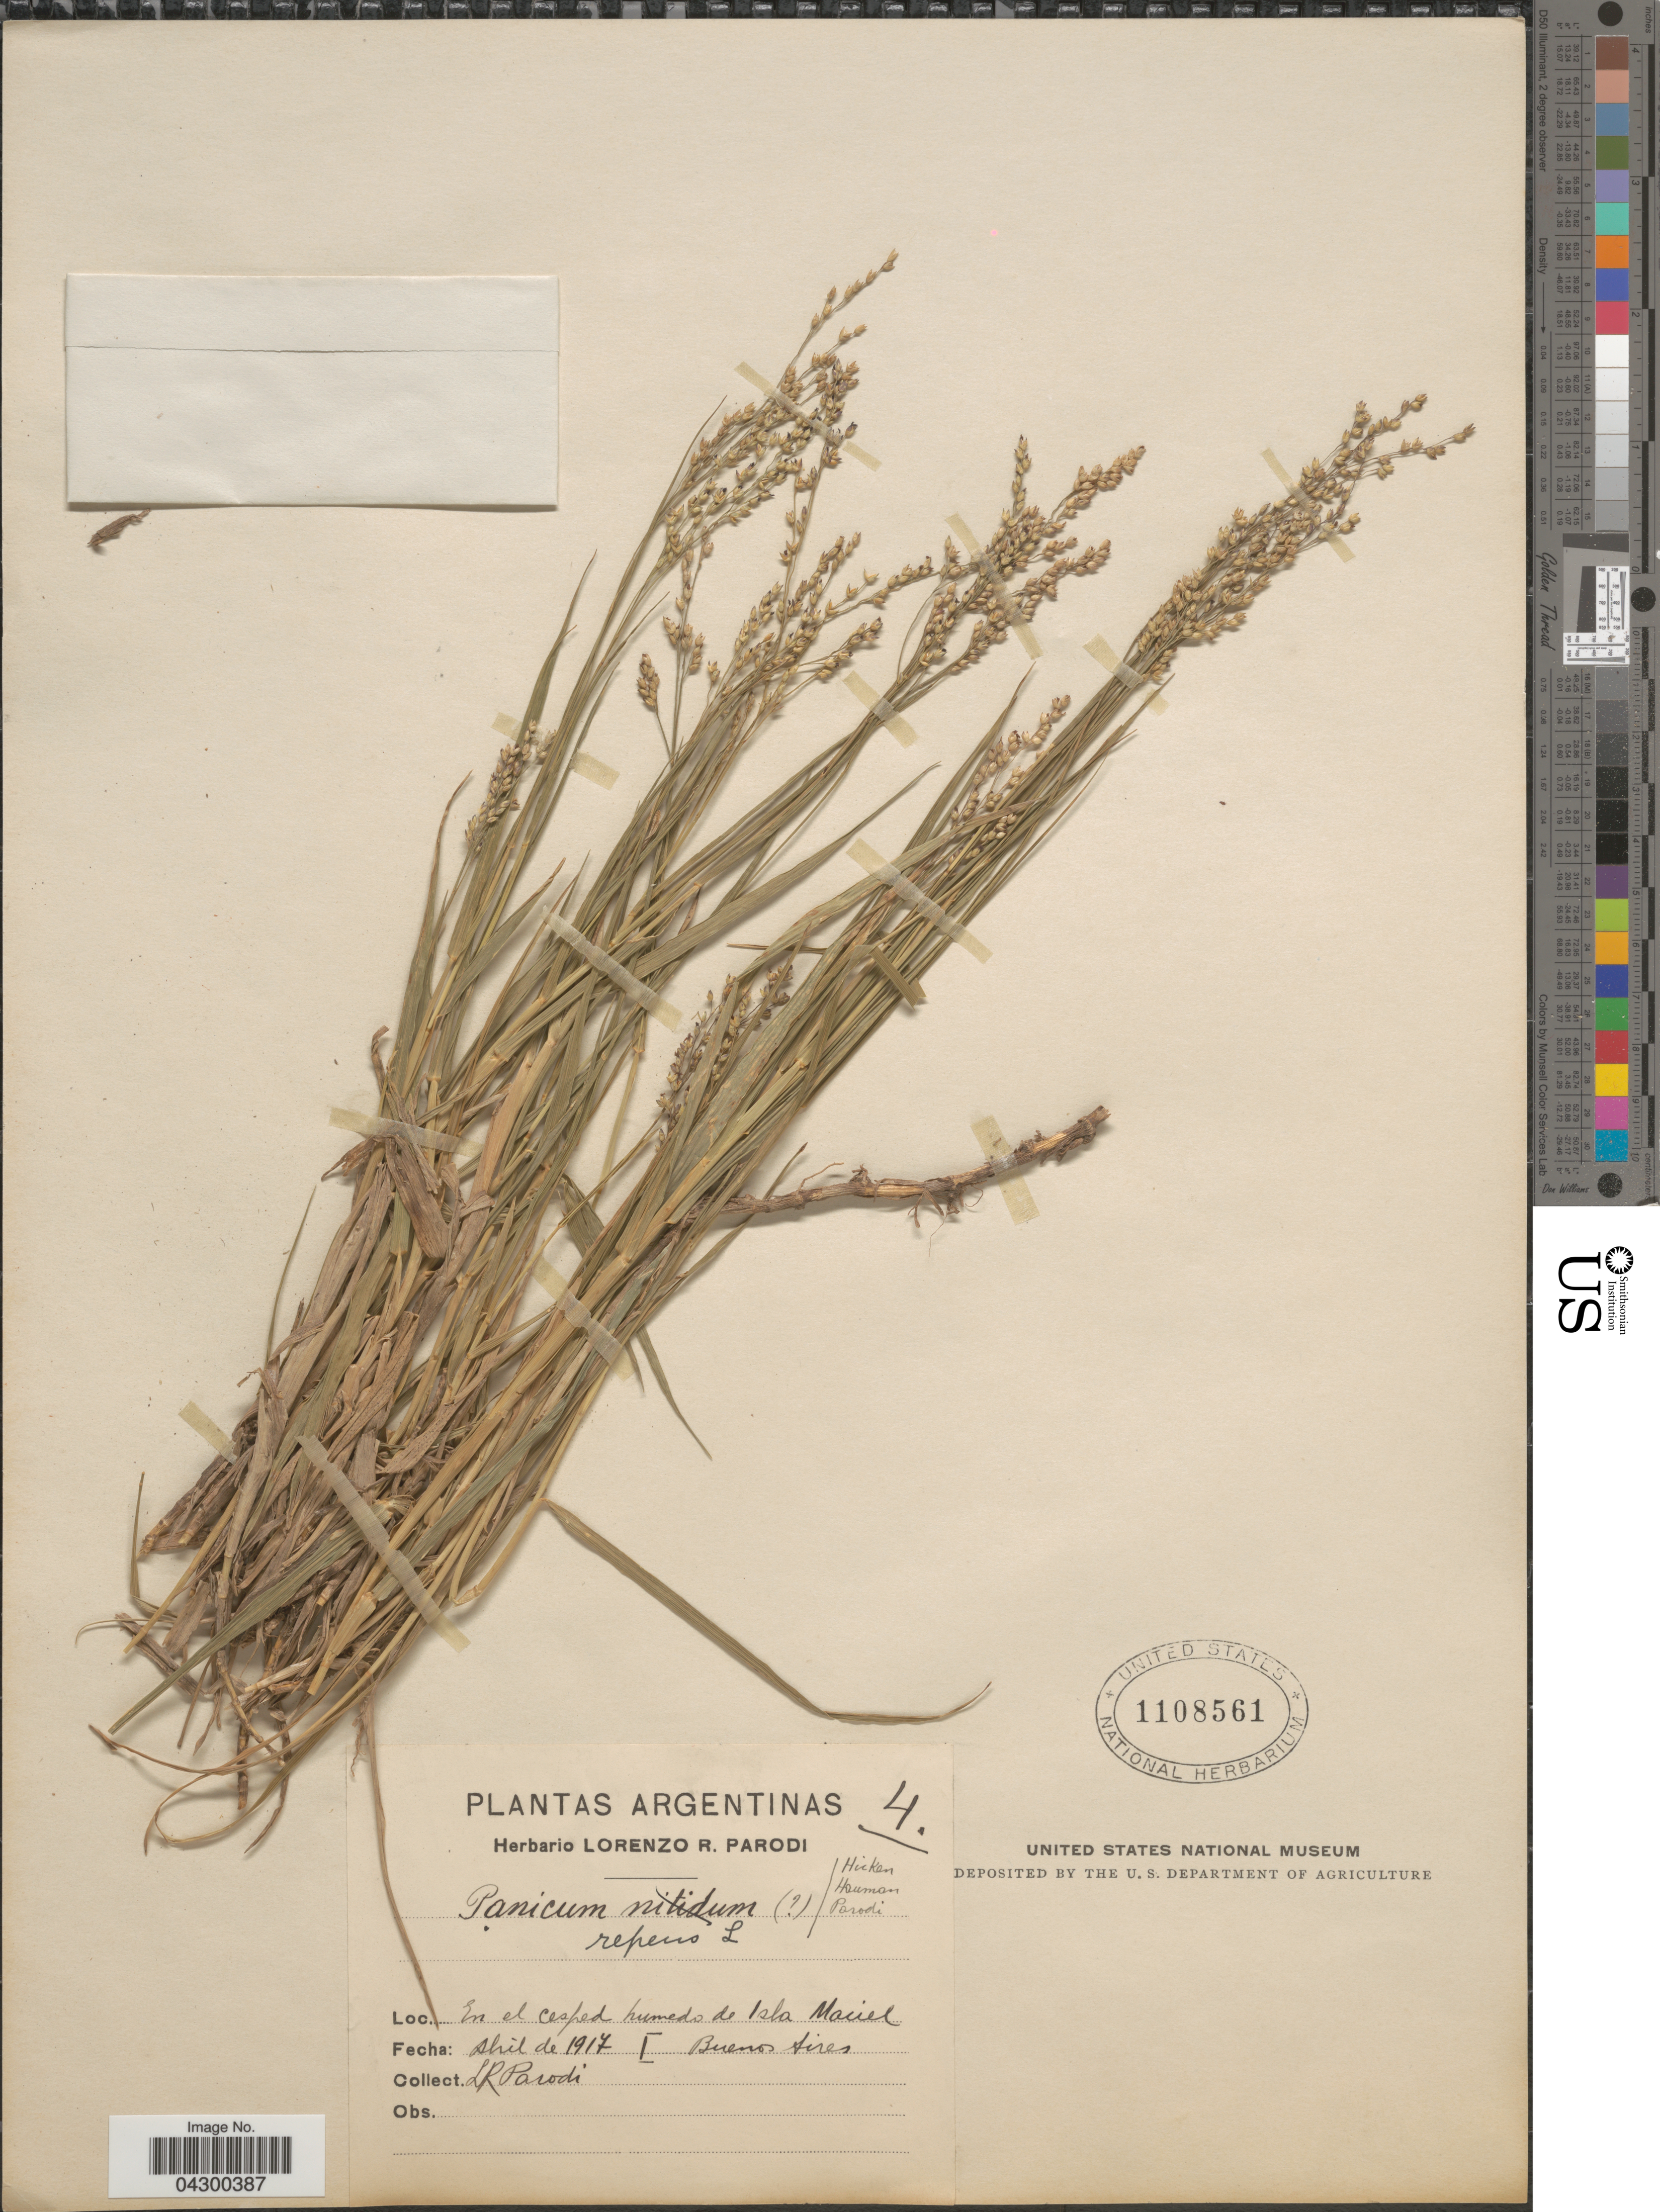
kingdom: Plantae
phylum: Tracheophyta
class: Liliopsida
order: Poales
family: Poaceae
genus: Panicum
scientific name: Panicum repens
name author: L.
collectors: L. R. Parodi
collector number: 4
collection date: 1917-04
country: Argentina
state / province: Buenos Aires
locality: En el cesped humedo de Isla Maciel.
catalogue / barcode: US 1108561